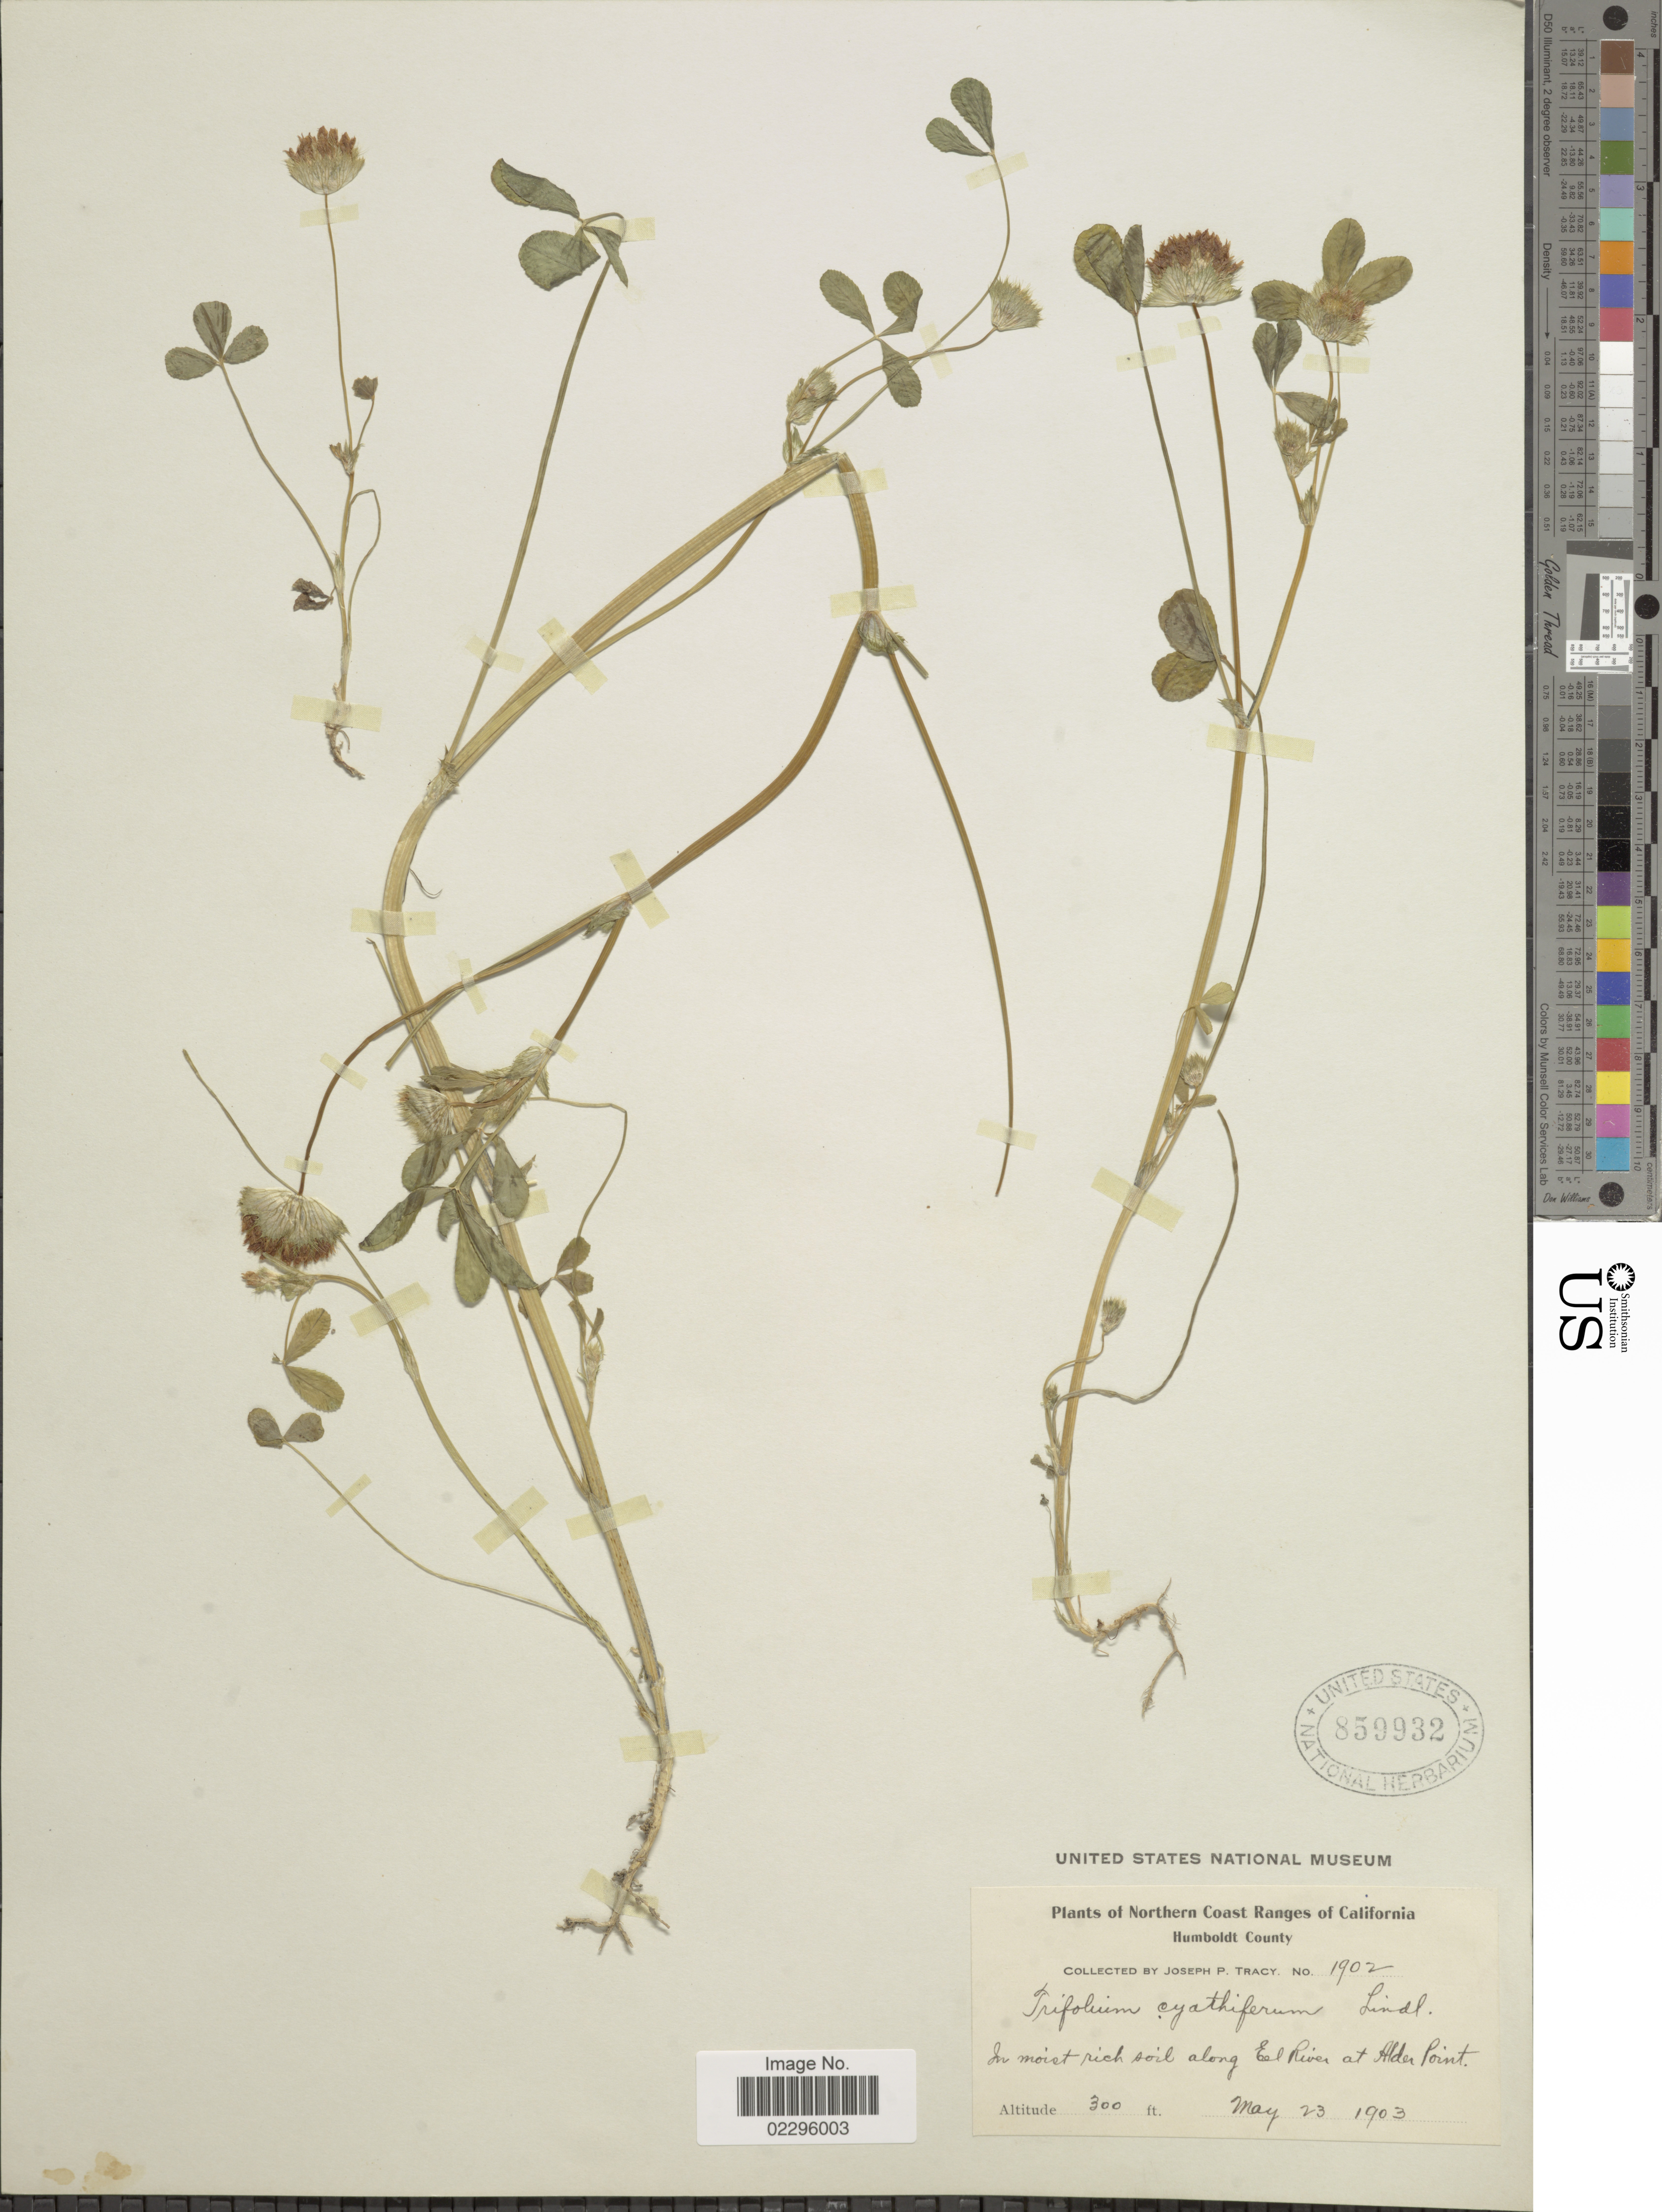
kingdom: Plantae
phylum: Tracheophyta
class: Magnoliopsida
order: Fabales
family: Fabaceae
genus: Trifolium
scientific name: Trifolium cyathiferum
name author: Lindl.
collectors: J. Tracy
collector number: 1902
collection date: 1903-05-23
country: United States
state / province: California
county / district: Humboldt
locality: Northern Coast Ranges of California, Humboldt County, in moist rich soil along Eel River at Alder Point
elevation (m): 91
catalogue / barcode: US 859932